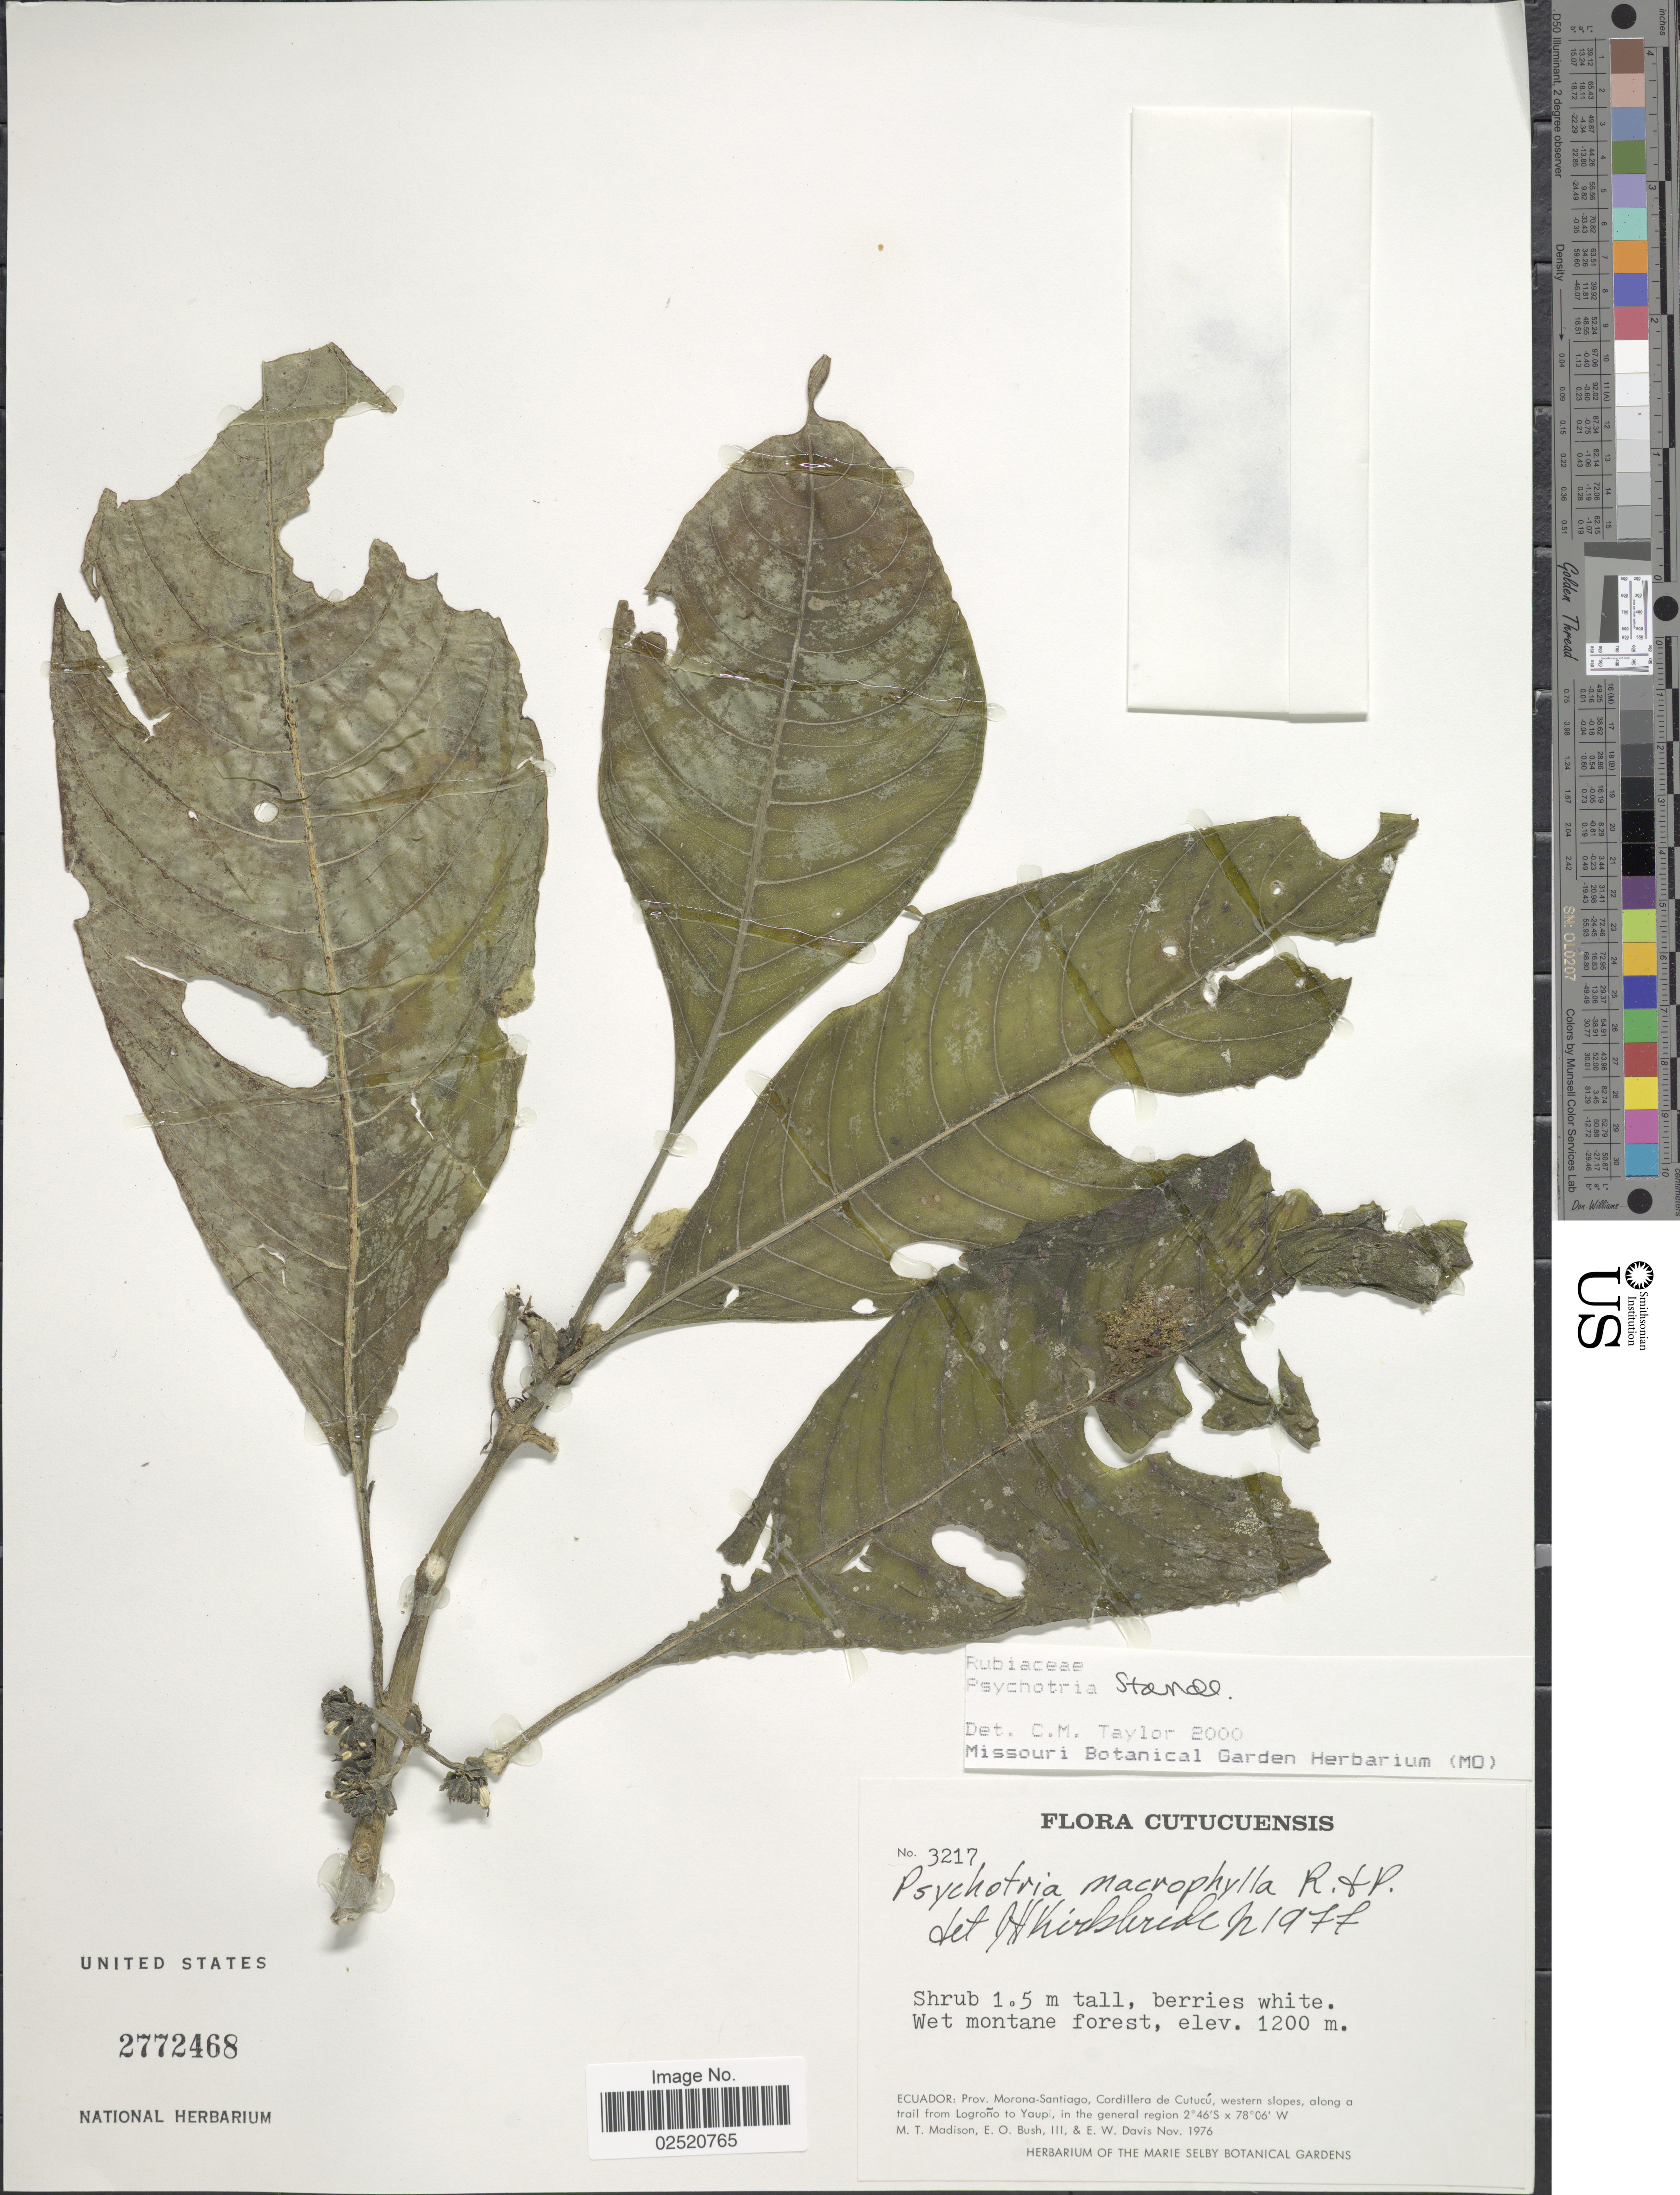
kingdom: Plantae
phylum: Tracheophyta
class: Magnoliopsida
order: Gentianales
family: Rubiaceae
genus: Psychotria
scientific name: Psychotria sp.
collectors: M. T. Madison, E. O. Bush & E. W. Davis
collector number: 3217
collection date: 1976-11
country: Ecuador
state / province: Morona-Santiago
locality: Cutucuensis. Cordillera de Cutucú, western slopes along a trail from Lograño to Yaupi, in the general region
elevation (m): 1200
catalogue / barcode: US 2772468